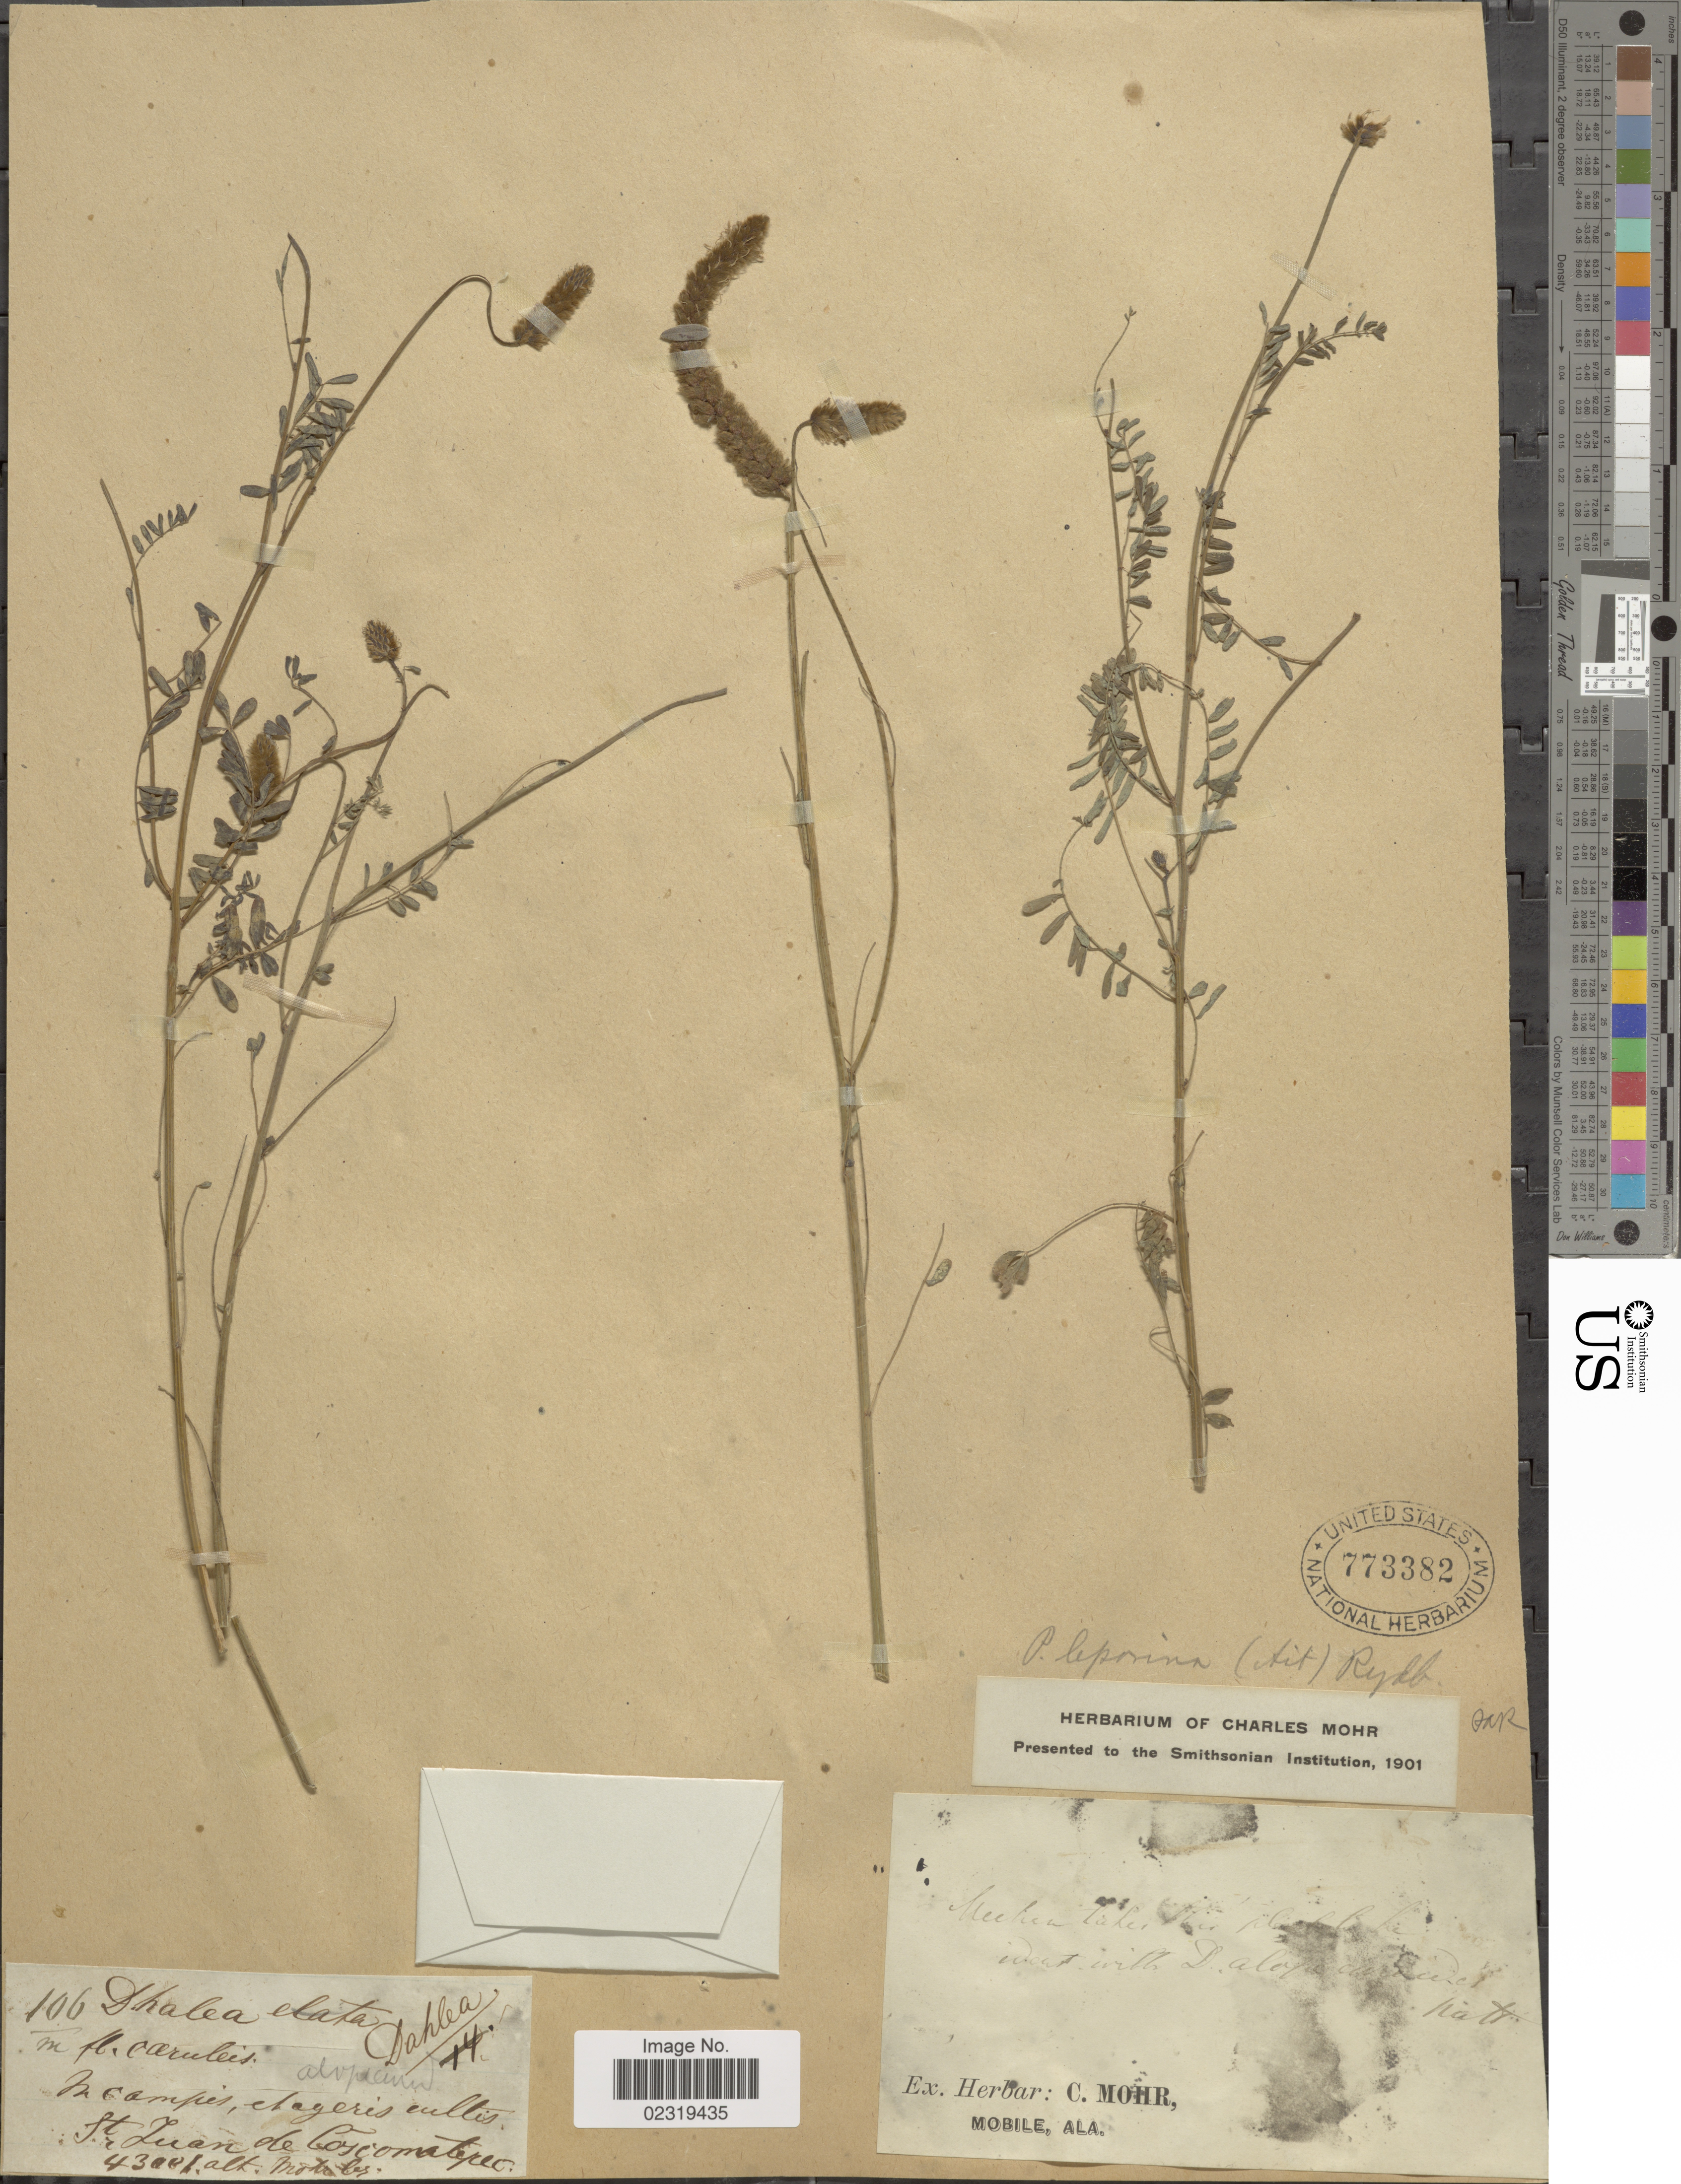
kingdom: Plantae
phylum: Tracheophyta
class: Magnoliopsida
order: Fabales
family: Fabaceae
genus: Dalea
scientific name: Dalea leporina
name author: (Aiton) Bullock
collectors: C. T. Mohr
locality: In campis, [illegible text] St Juan de Cosco[illegible text]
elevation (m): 1311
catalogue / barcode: US 773382